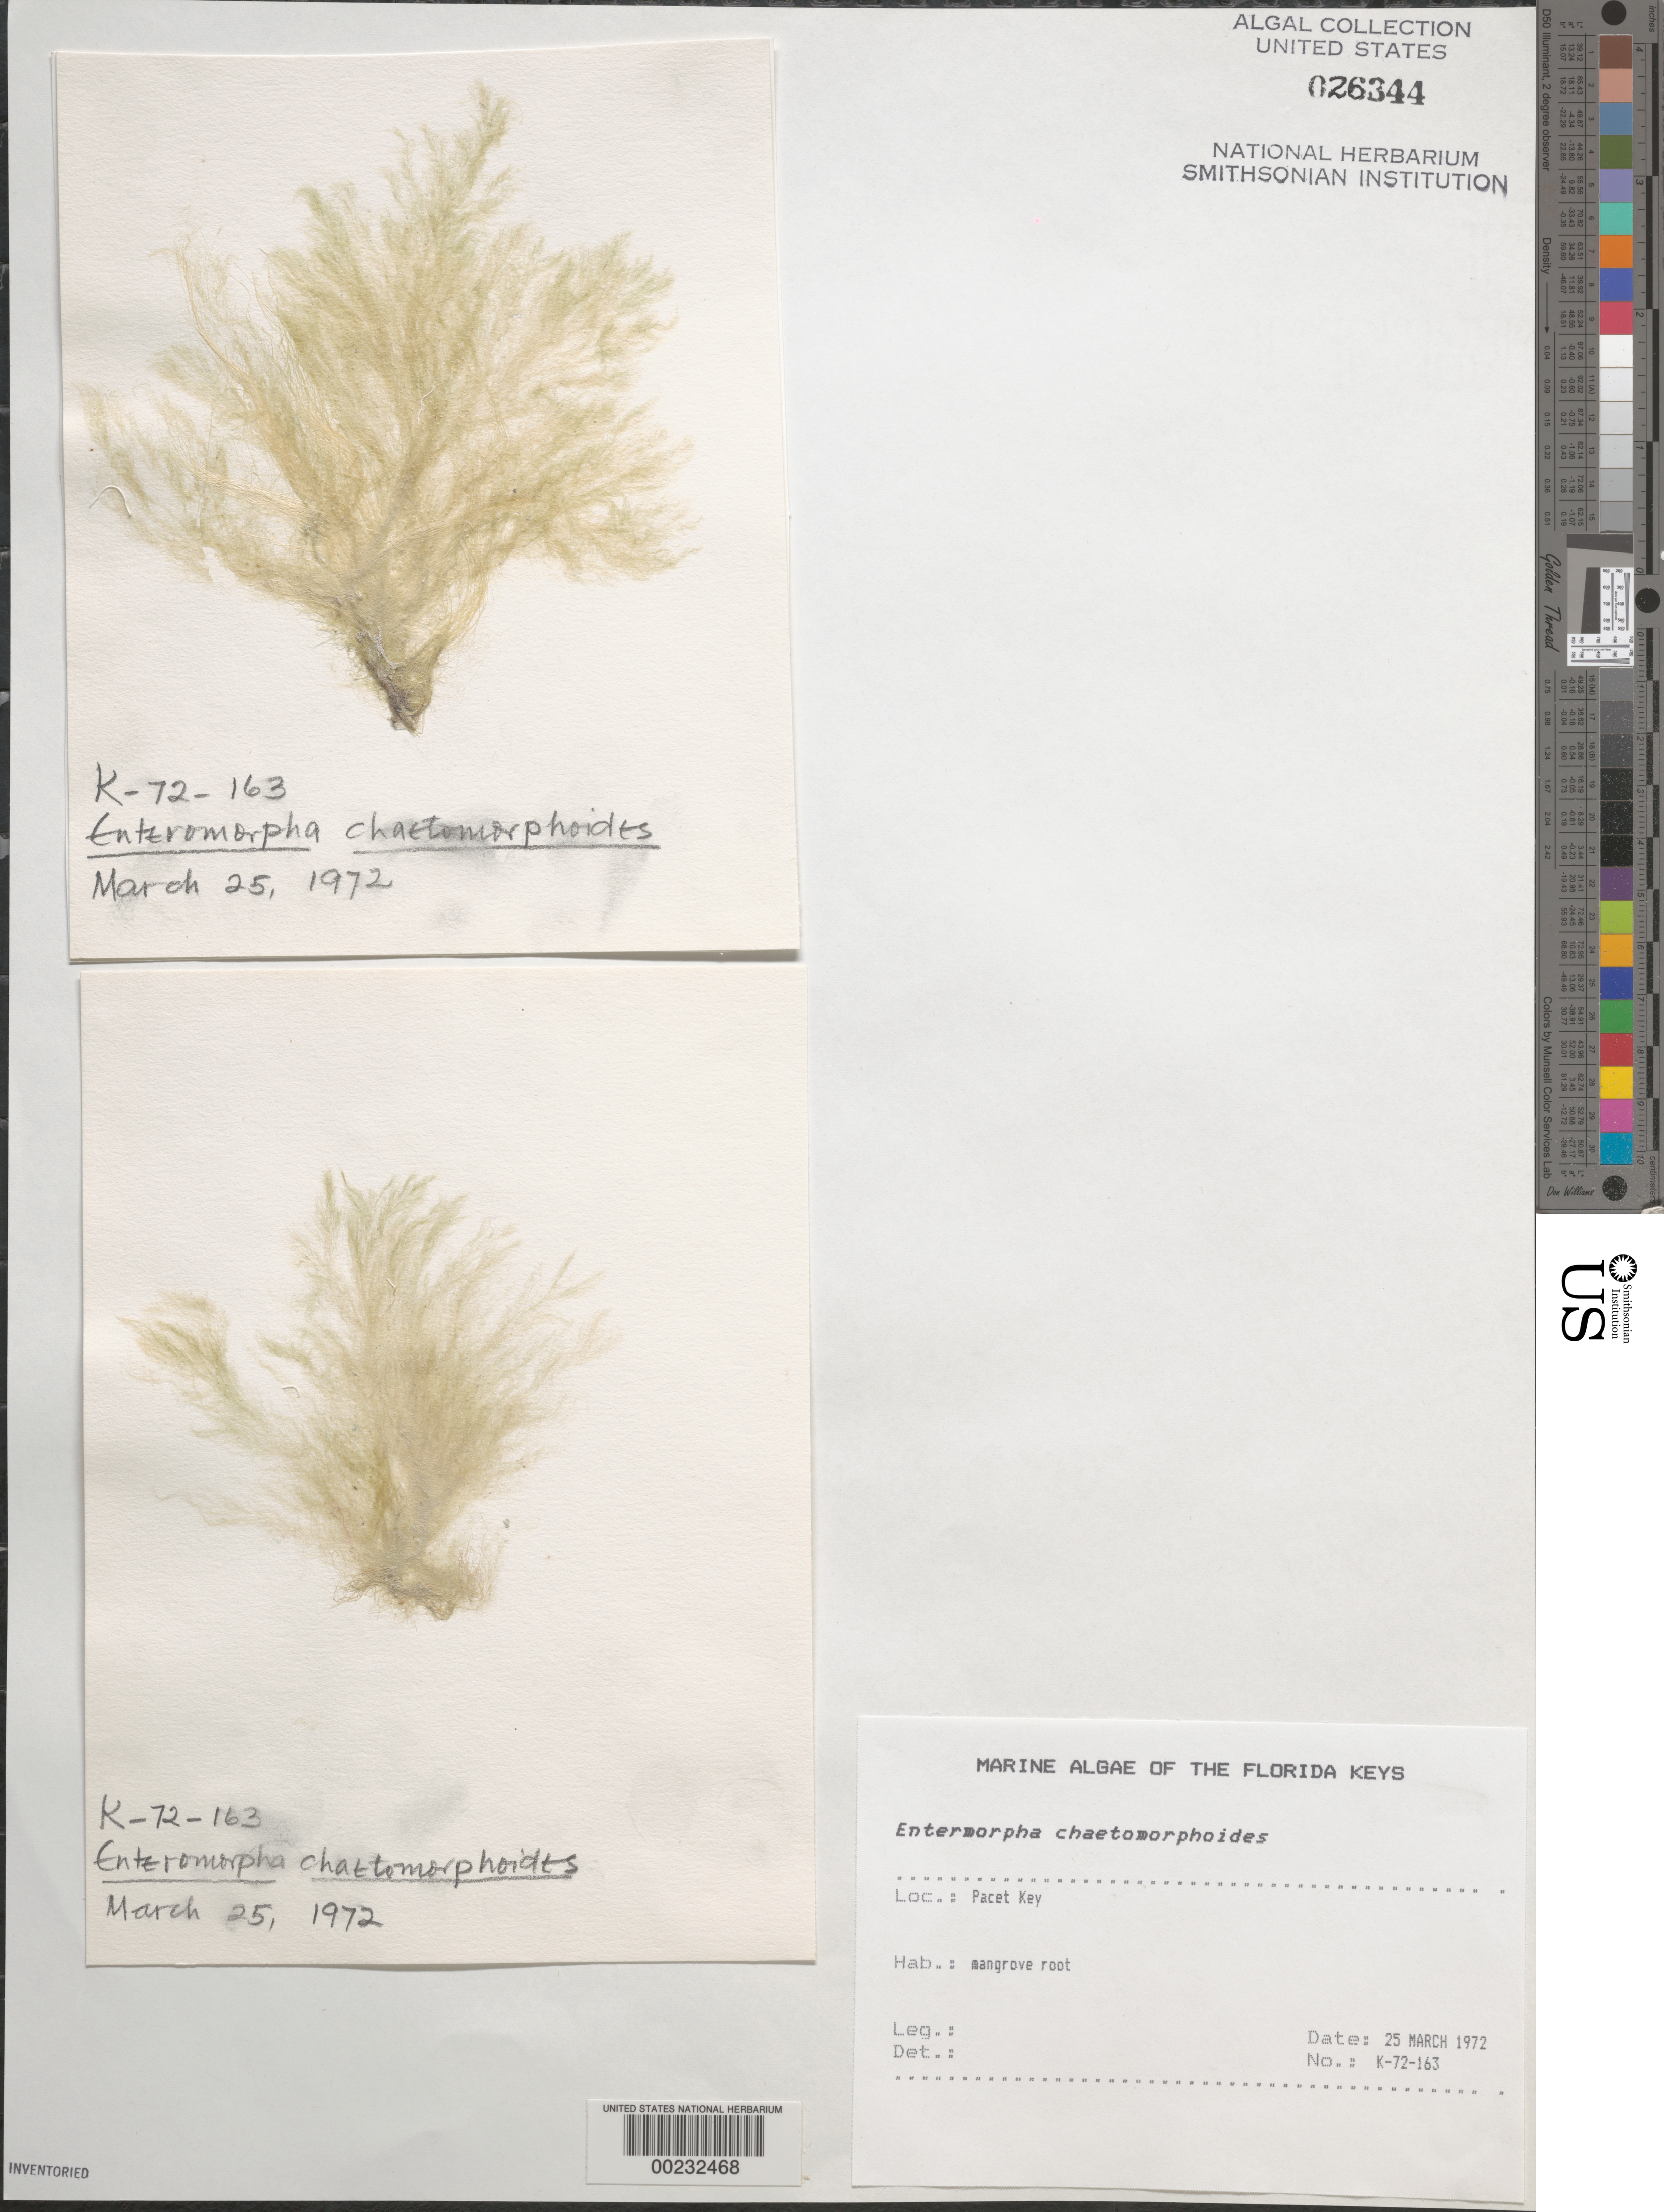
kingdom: Plantae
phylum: Chlorophyta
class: Ulvophyceae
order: Ulvales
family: Ulvaceae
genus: Ulva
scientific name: Ulva chaetomorphoides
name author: (Børgesen) H.S. Hayden et al.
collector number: K-72-163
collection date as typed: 25 Mar 1972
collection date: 1972-03-25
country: United States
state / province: Florida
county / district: Monroe County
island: Pacet Key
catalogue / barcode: US 26344